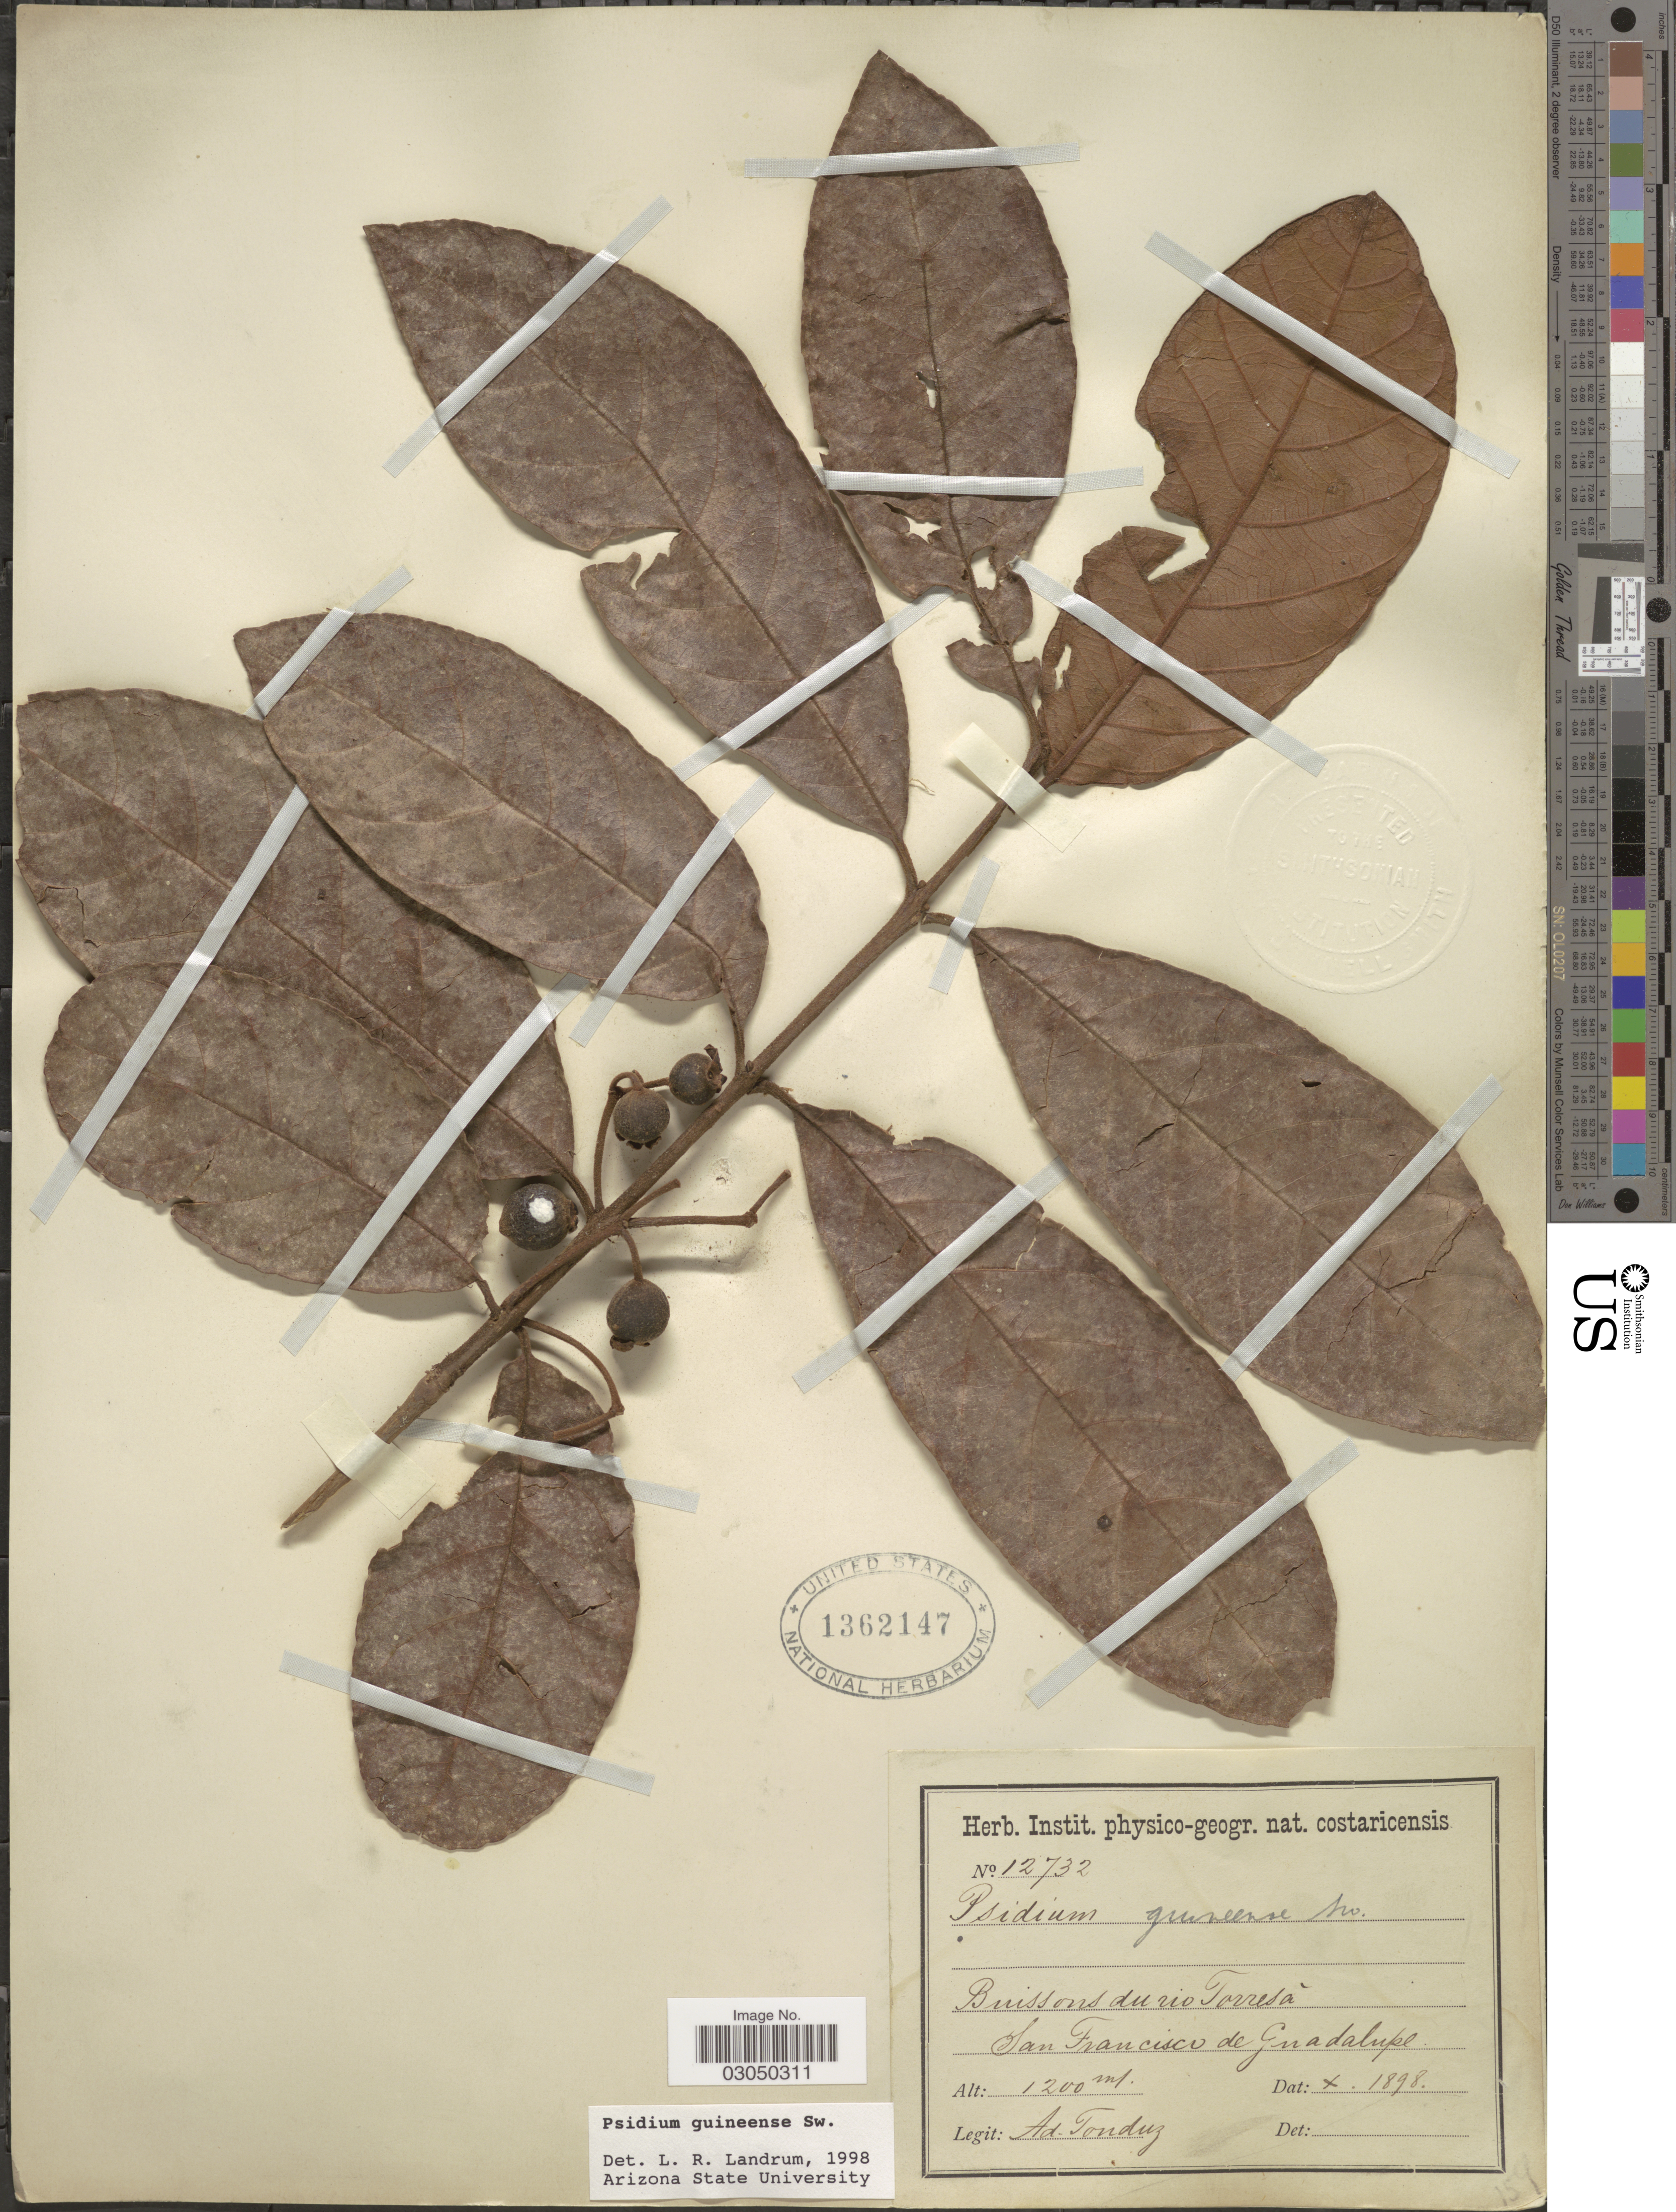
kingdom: Plantae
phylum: Tracheophyta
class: Magnoliopsida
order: Myrtales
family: Myrtaceae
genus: Psidium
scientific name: Psidium guineense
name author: Sw.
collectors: A. Tonduz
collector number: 12732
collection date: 1898-10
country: Costa Rica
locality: Buissons du rio Torres á San Francisco de Guadalupe.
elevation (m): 1200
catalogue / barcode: US 1362147